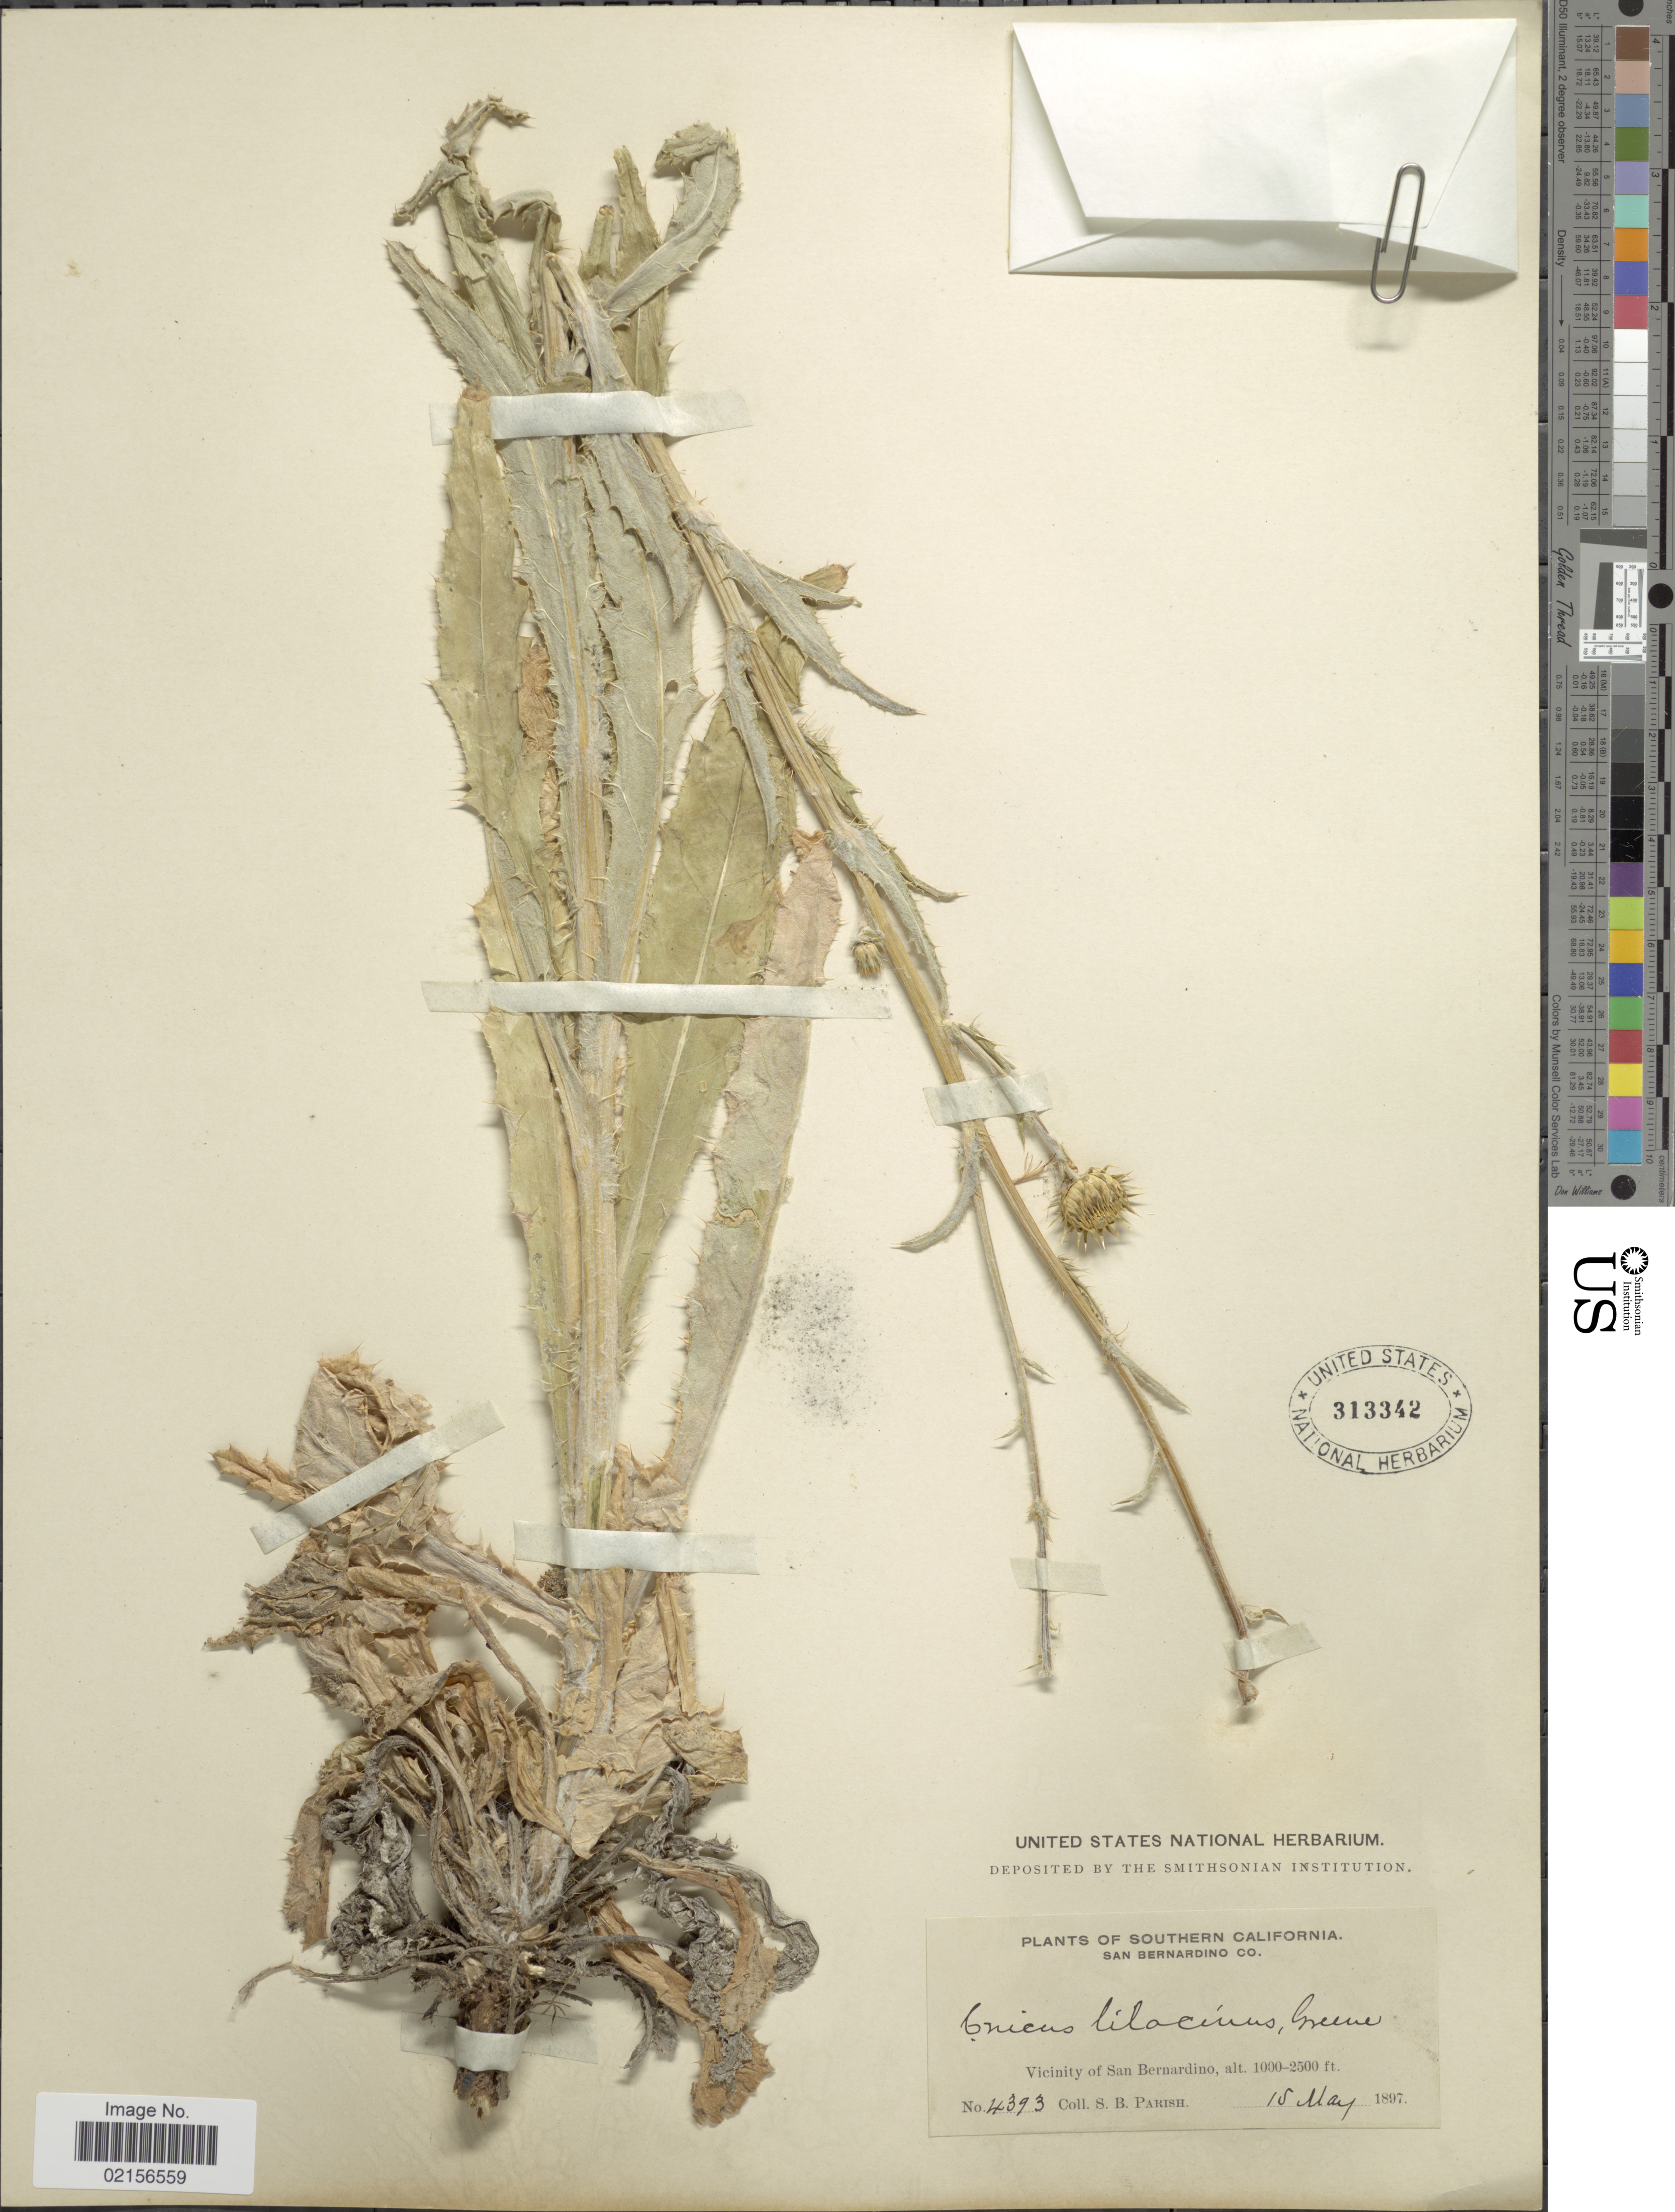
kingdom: Plantae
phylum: Tracheophyta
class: Magnoliopsida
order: Asterales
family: Asteraceae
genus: Cirsium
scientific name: Cirsium occidentale var. californicum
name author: (A. Gray) D.J. Keil & C.E. Turner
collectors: S. B. Parish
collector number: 4393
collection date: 1897-05-18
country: United States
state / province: California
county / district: San Bernardino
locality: Southern California, San Bernardino Co, Vicinity of San Bernardino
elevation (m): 305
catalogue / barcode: US 313342